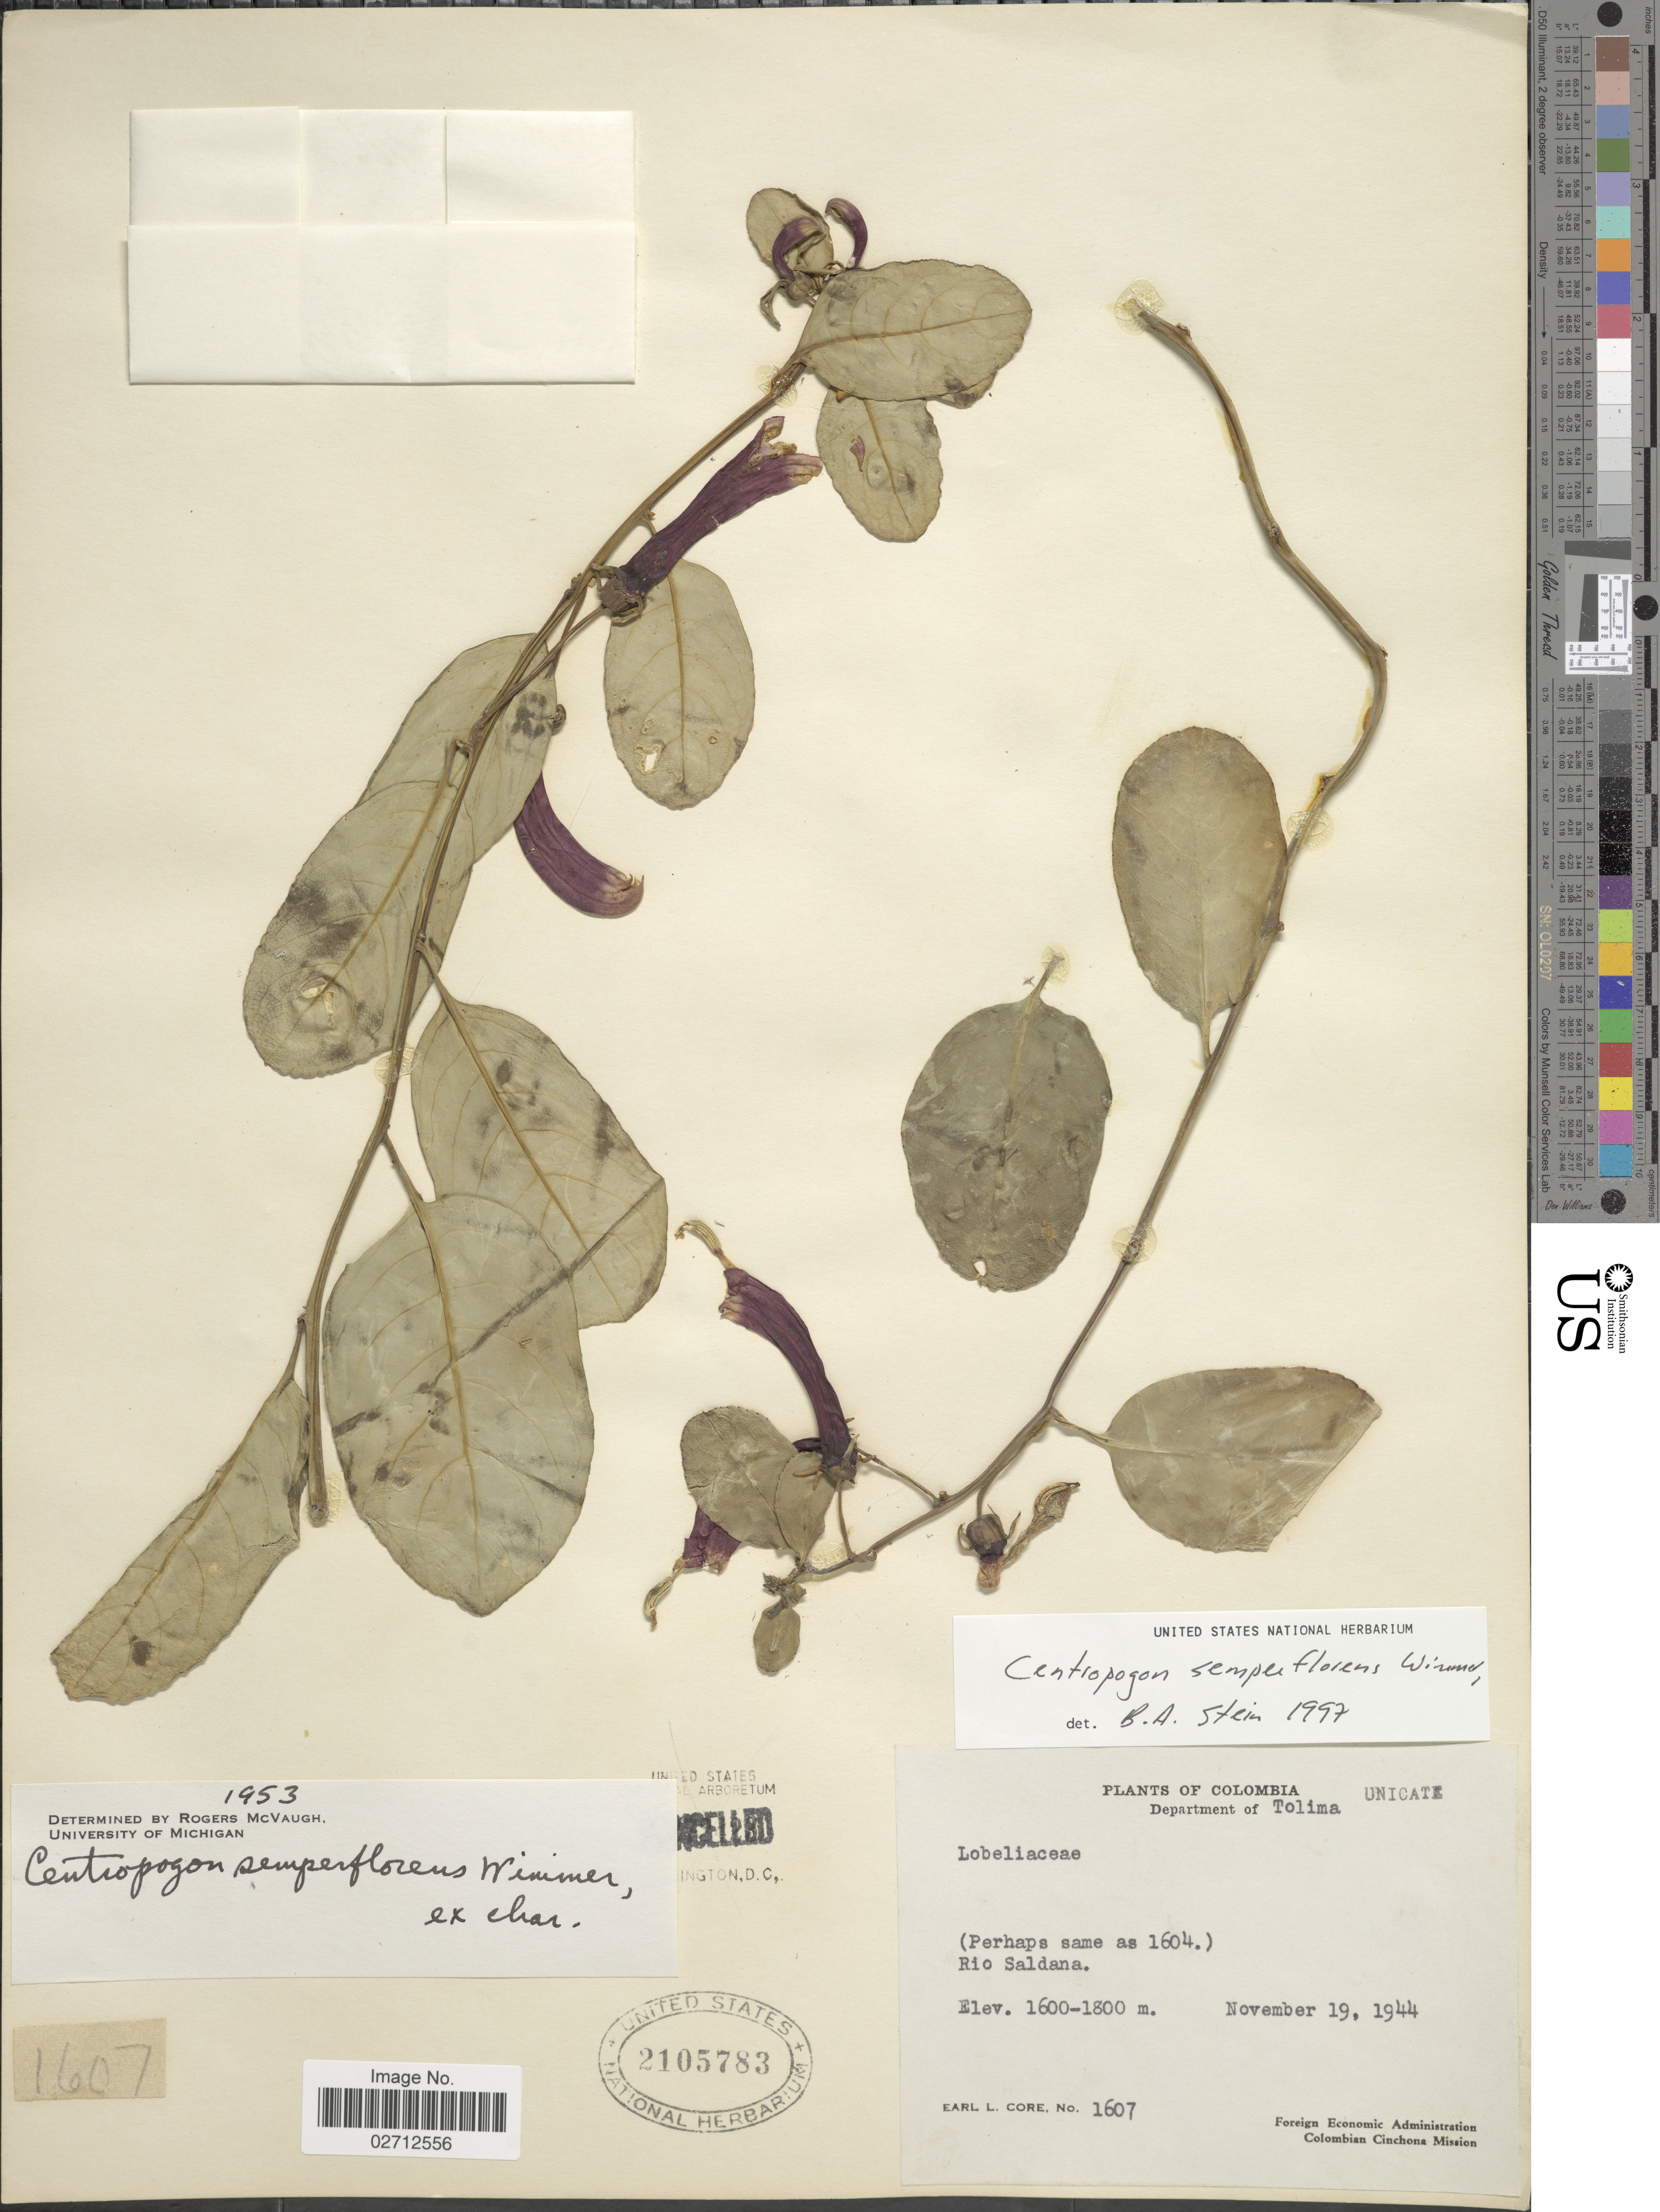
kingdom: Plantae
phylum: Tracheophyta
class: Magnoliopsida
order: Asterales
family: Campanulaceae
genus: Centropogon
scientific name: Centropogon semperflorens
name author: E. Wimm.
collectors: E. L. Core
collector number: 1607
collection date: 1944-11-19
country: Colombia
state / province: Tolima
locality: Department of Tolima, Rio Saldana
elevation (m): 1600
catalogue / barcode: US 2105783